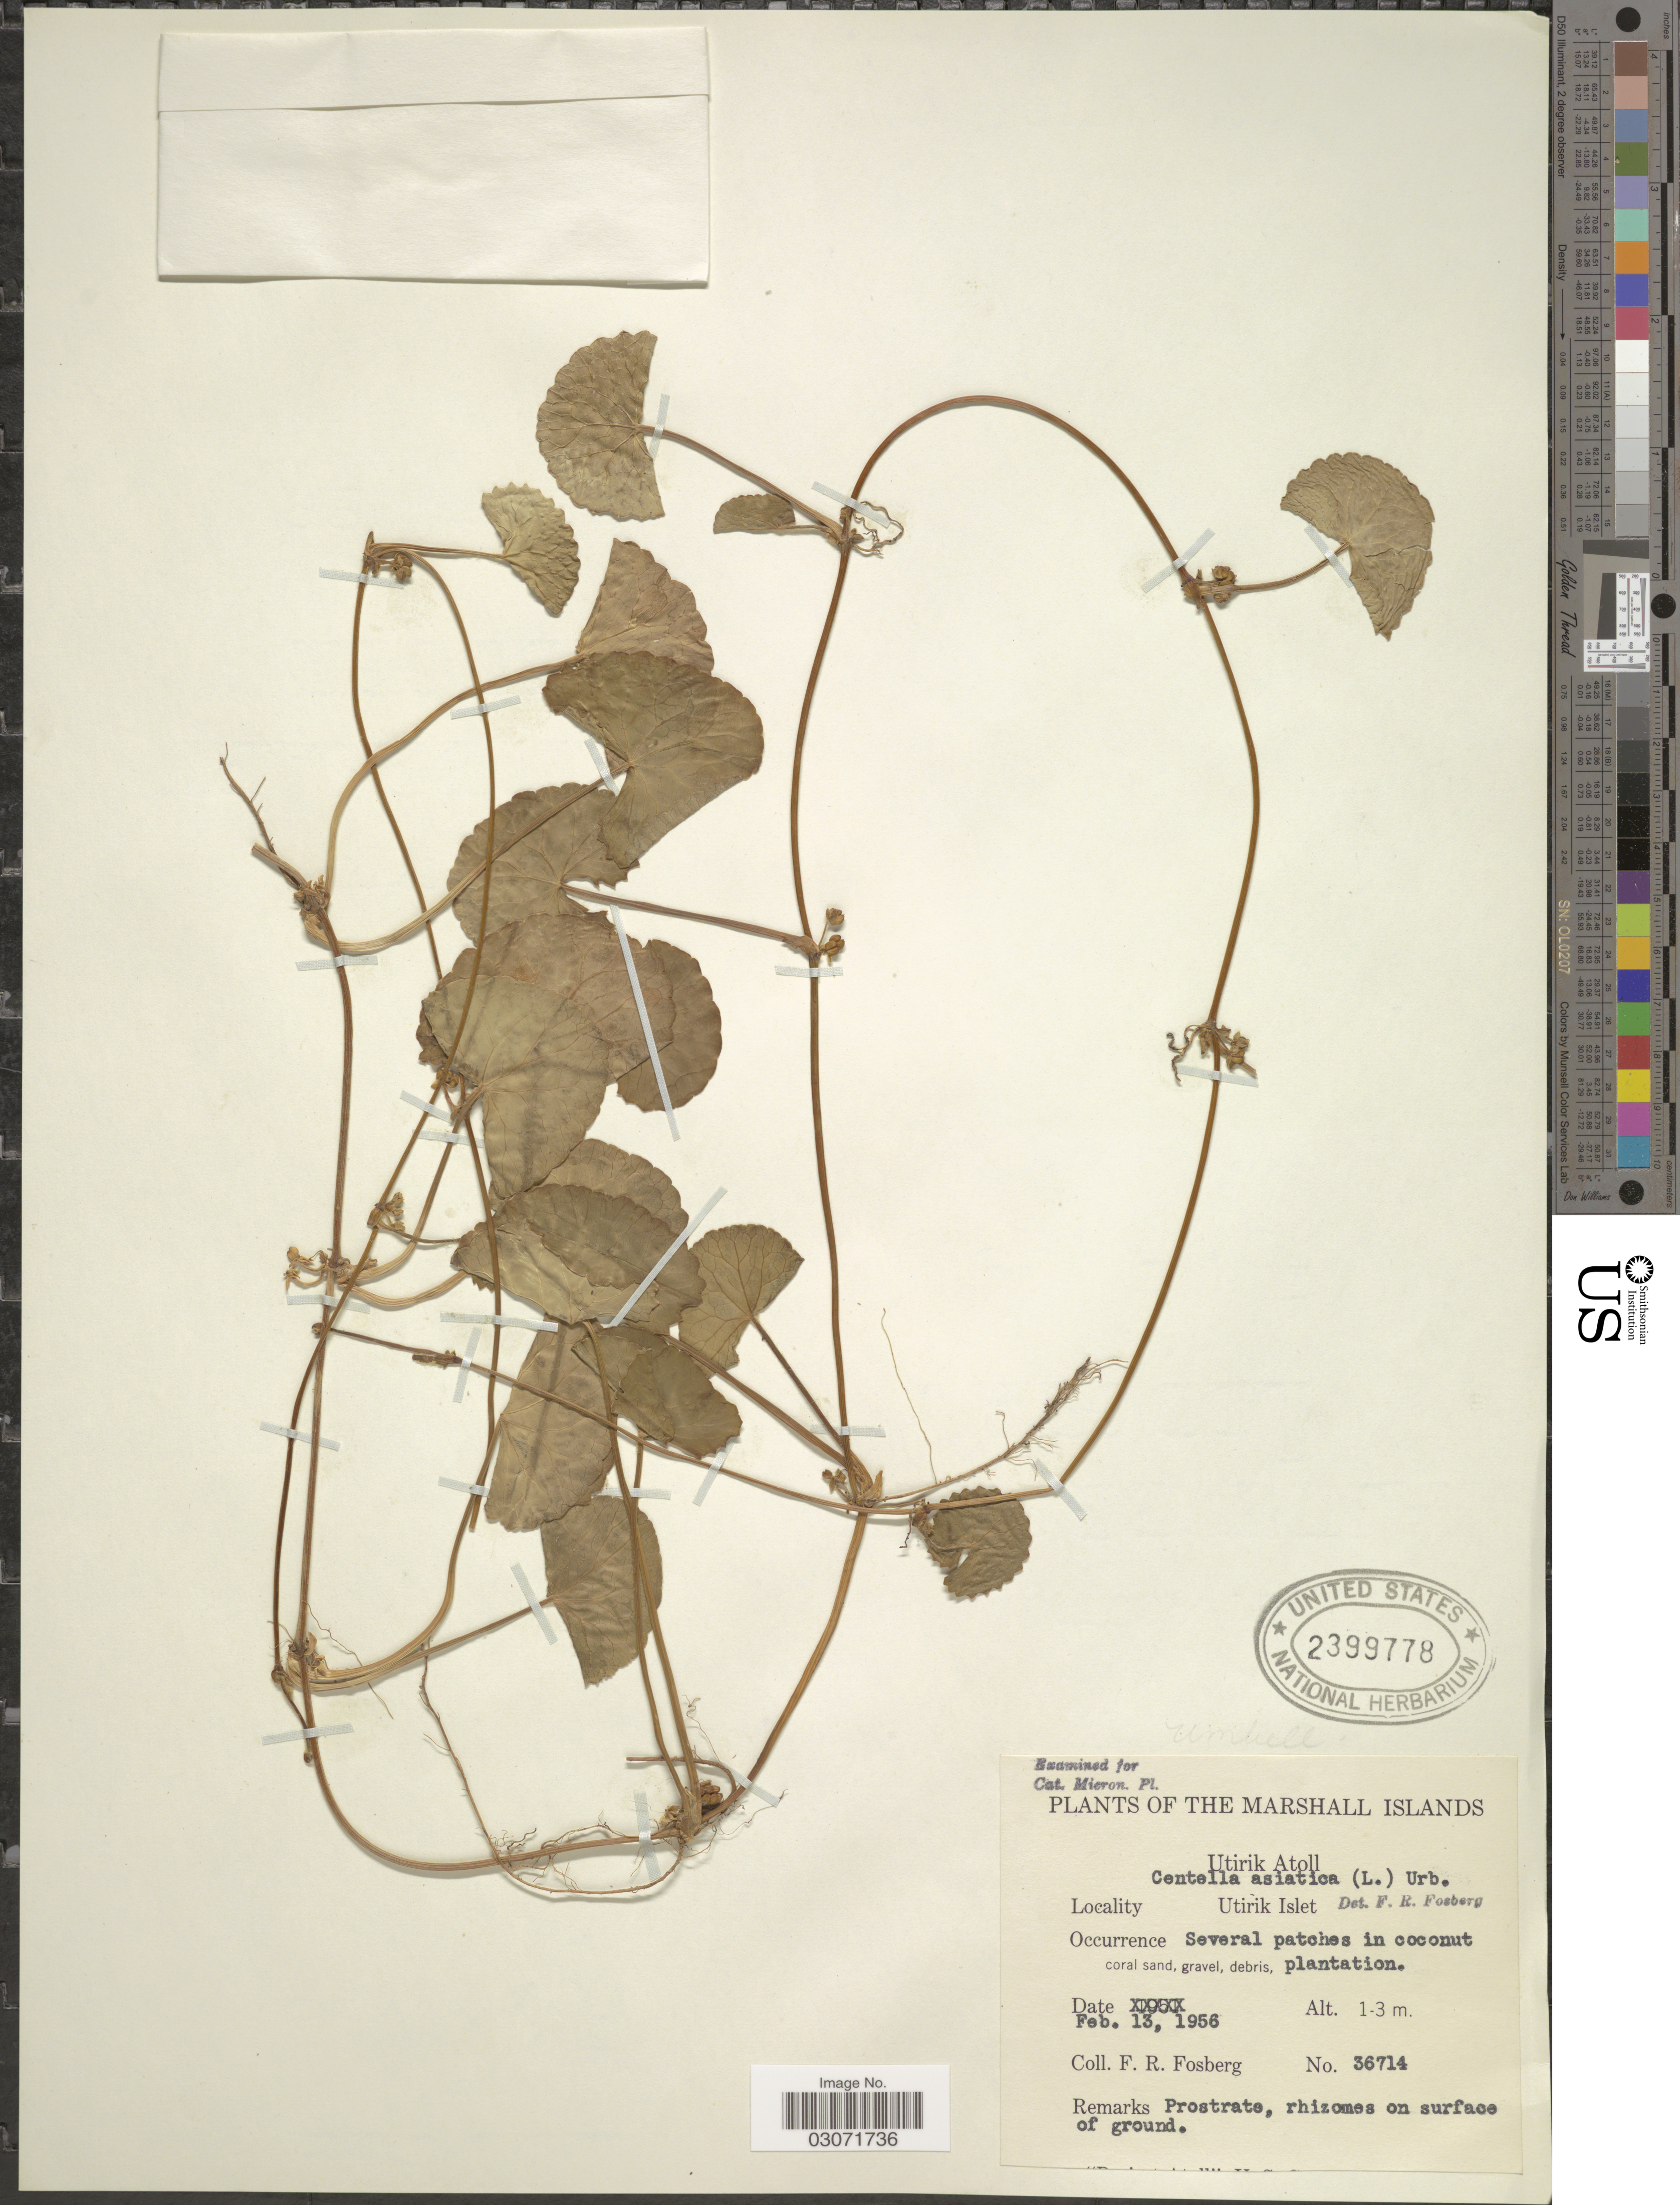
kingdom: Plantae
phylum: Tracheophyta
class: Magnoliopsida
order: Apiales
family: Apiaceae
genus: Centella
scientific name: Centella asiatica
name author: (L.) Urb.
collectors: F. R. Fosberg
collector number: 36714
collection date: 1956-02-13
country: Marshall Islands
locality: Utirik Atoll. Utirik Islet.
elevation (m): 1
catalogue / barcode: US 2399778